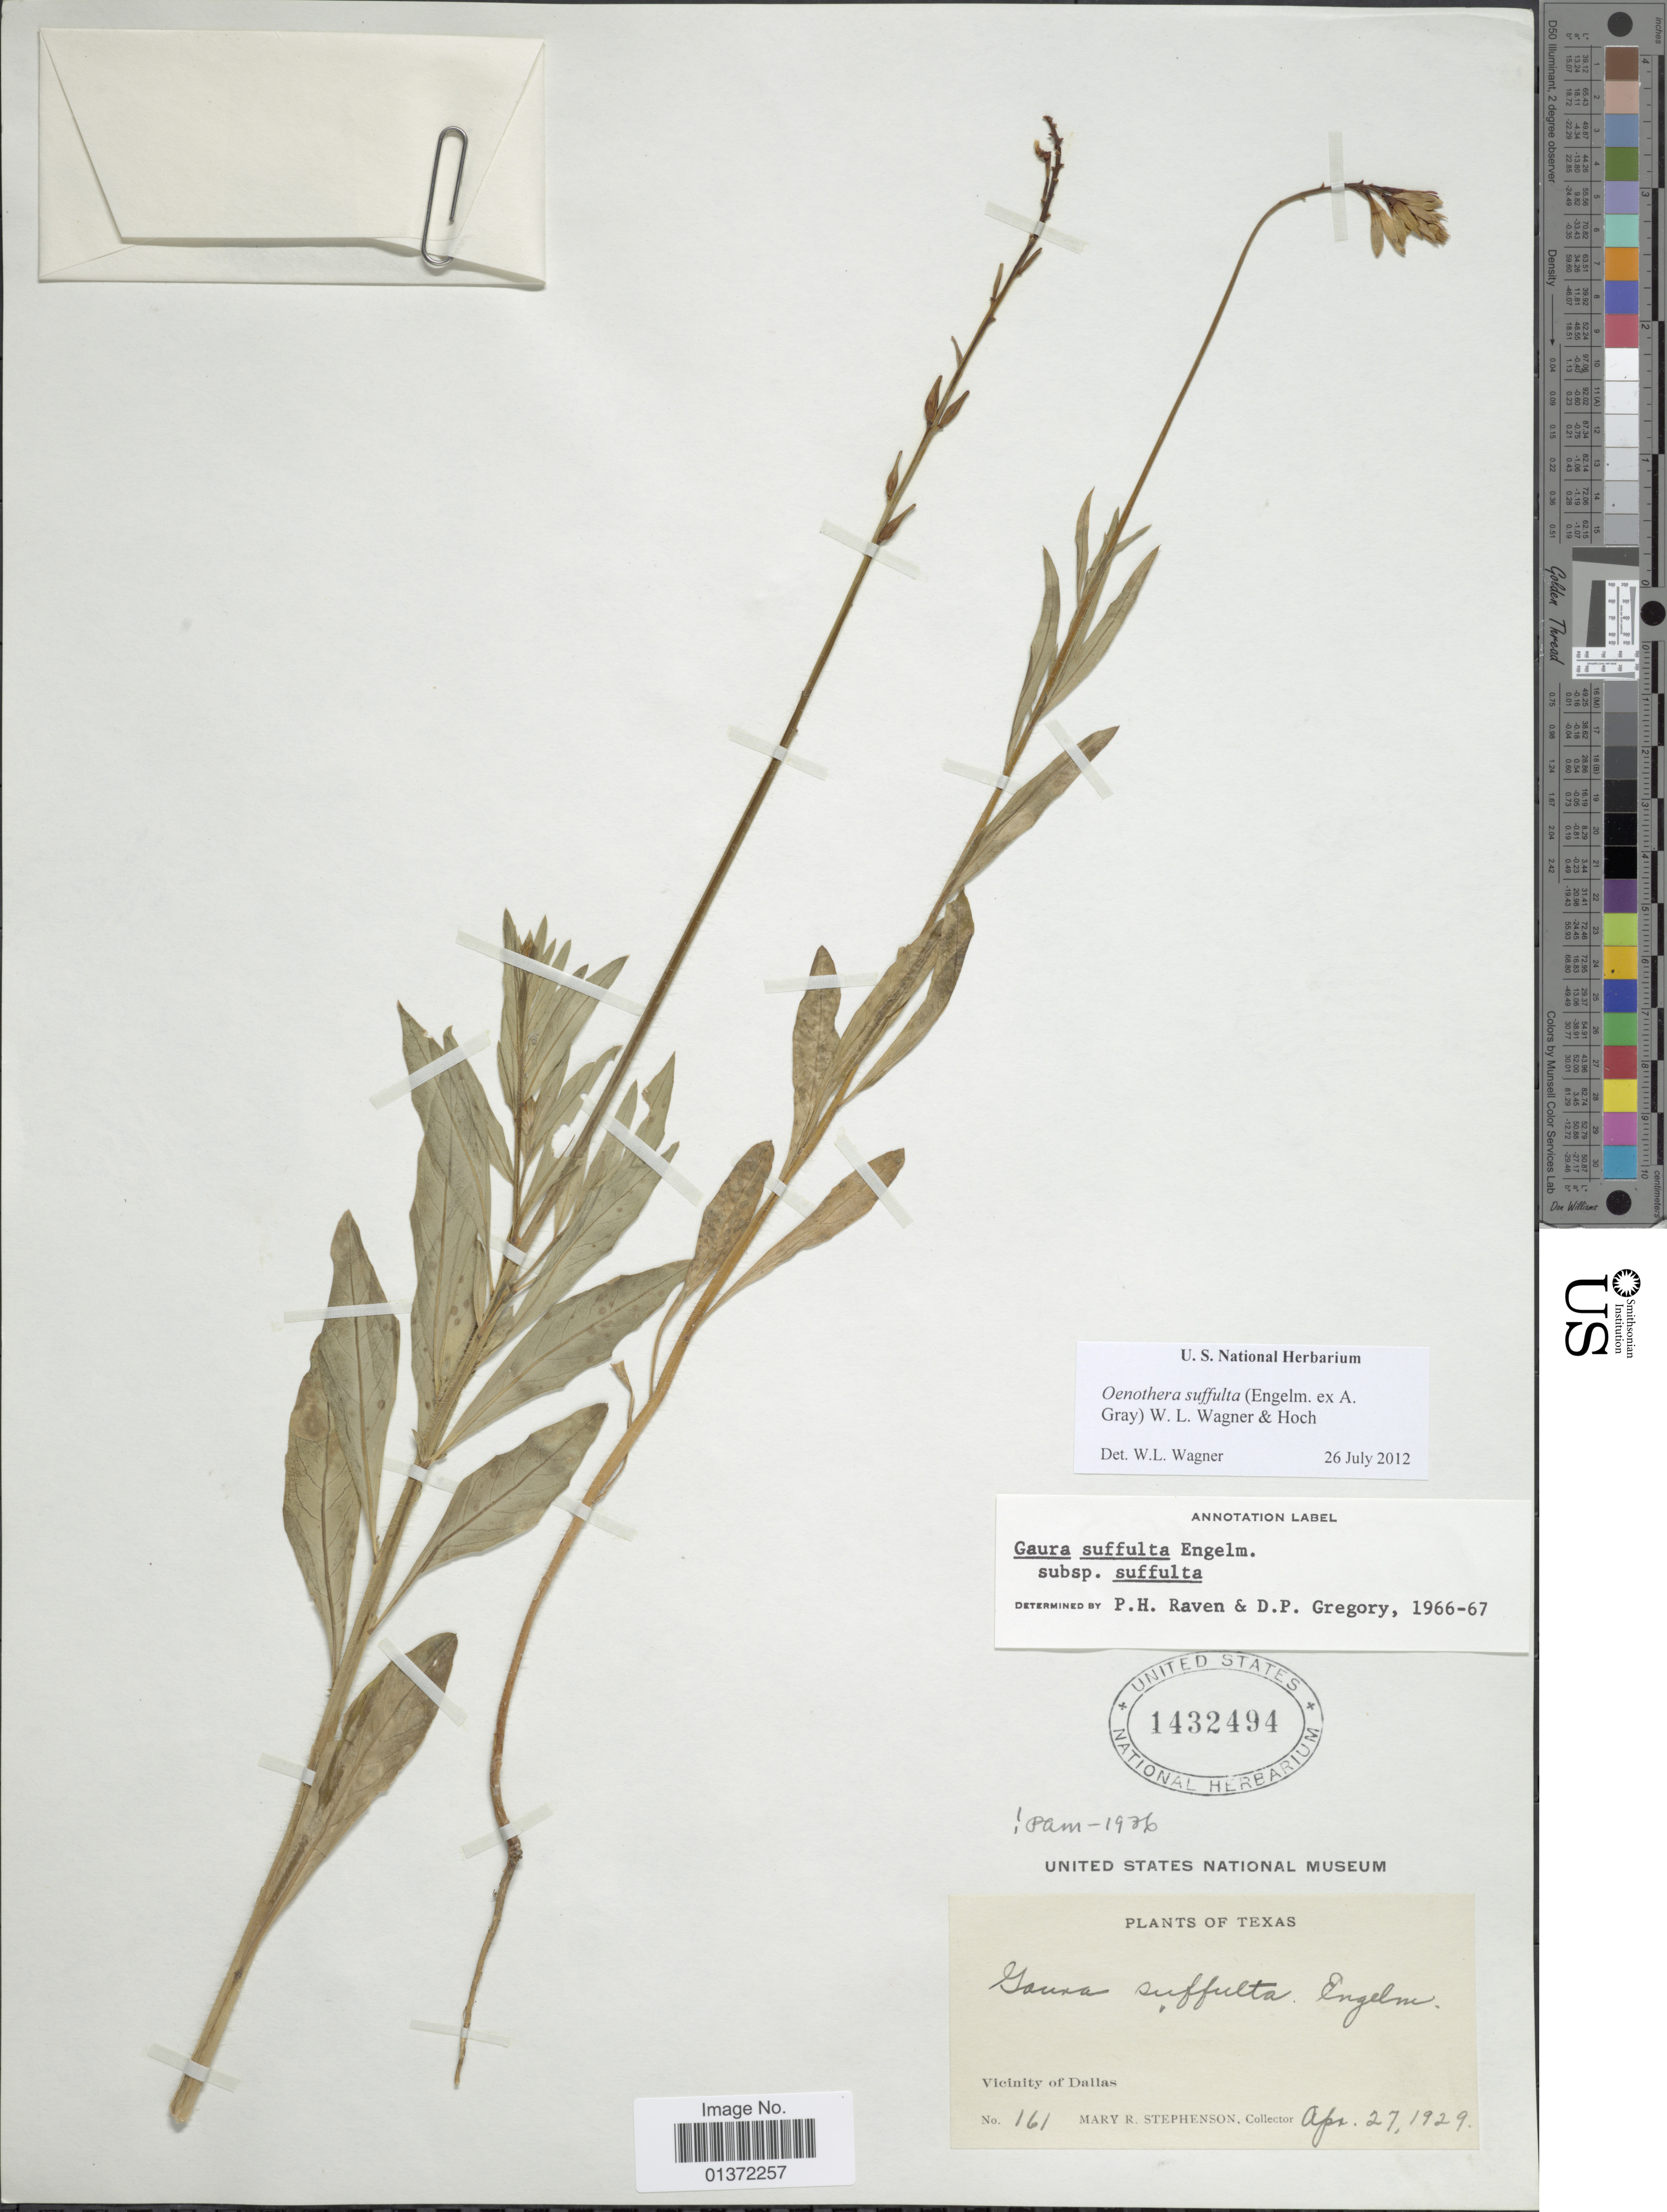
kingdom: Plantae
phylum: Tracheophyta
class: Magnoliopsida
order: Myrtales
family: Onagraceae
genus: Oenothera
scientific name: Oenothera suffulta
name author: (Engelm. ex A. Gray) W.L. Wagner & Hoch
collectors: M. Stephenson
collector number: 161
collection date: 1929-04-27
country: United States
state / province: Texas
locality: Vicinity of Dallas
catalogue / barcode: US 1432494